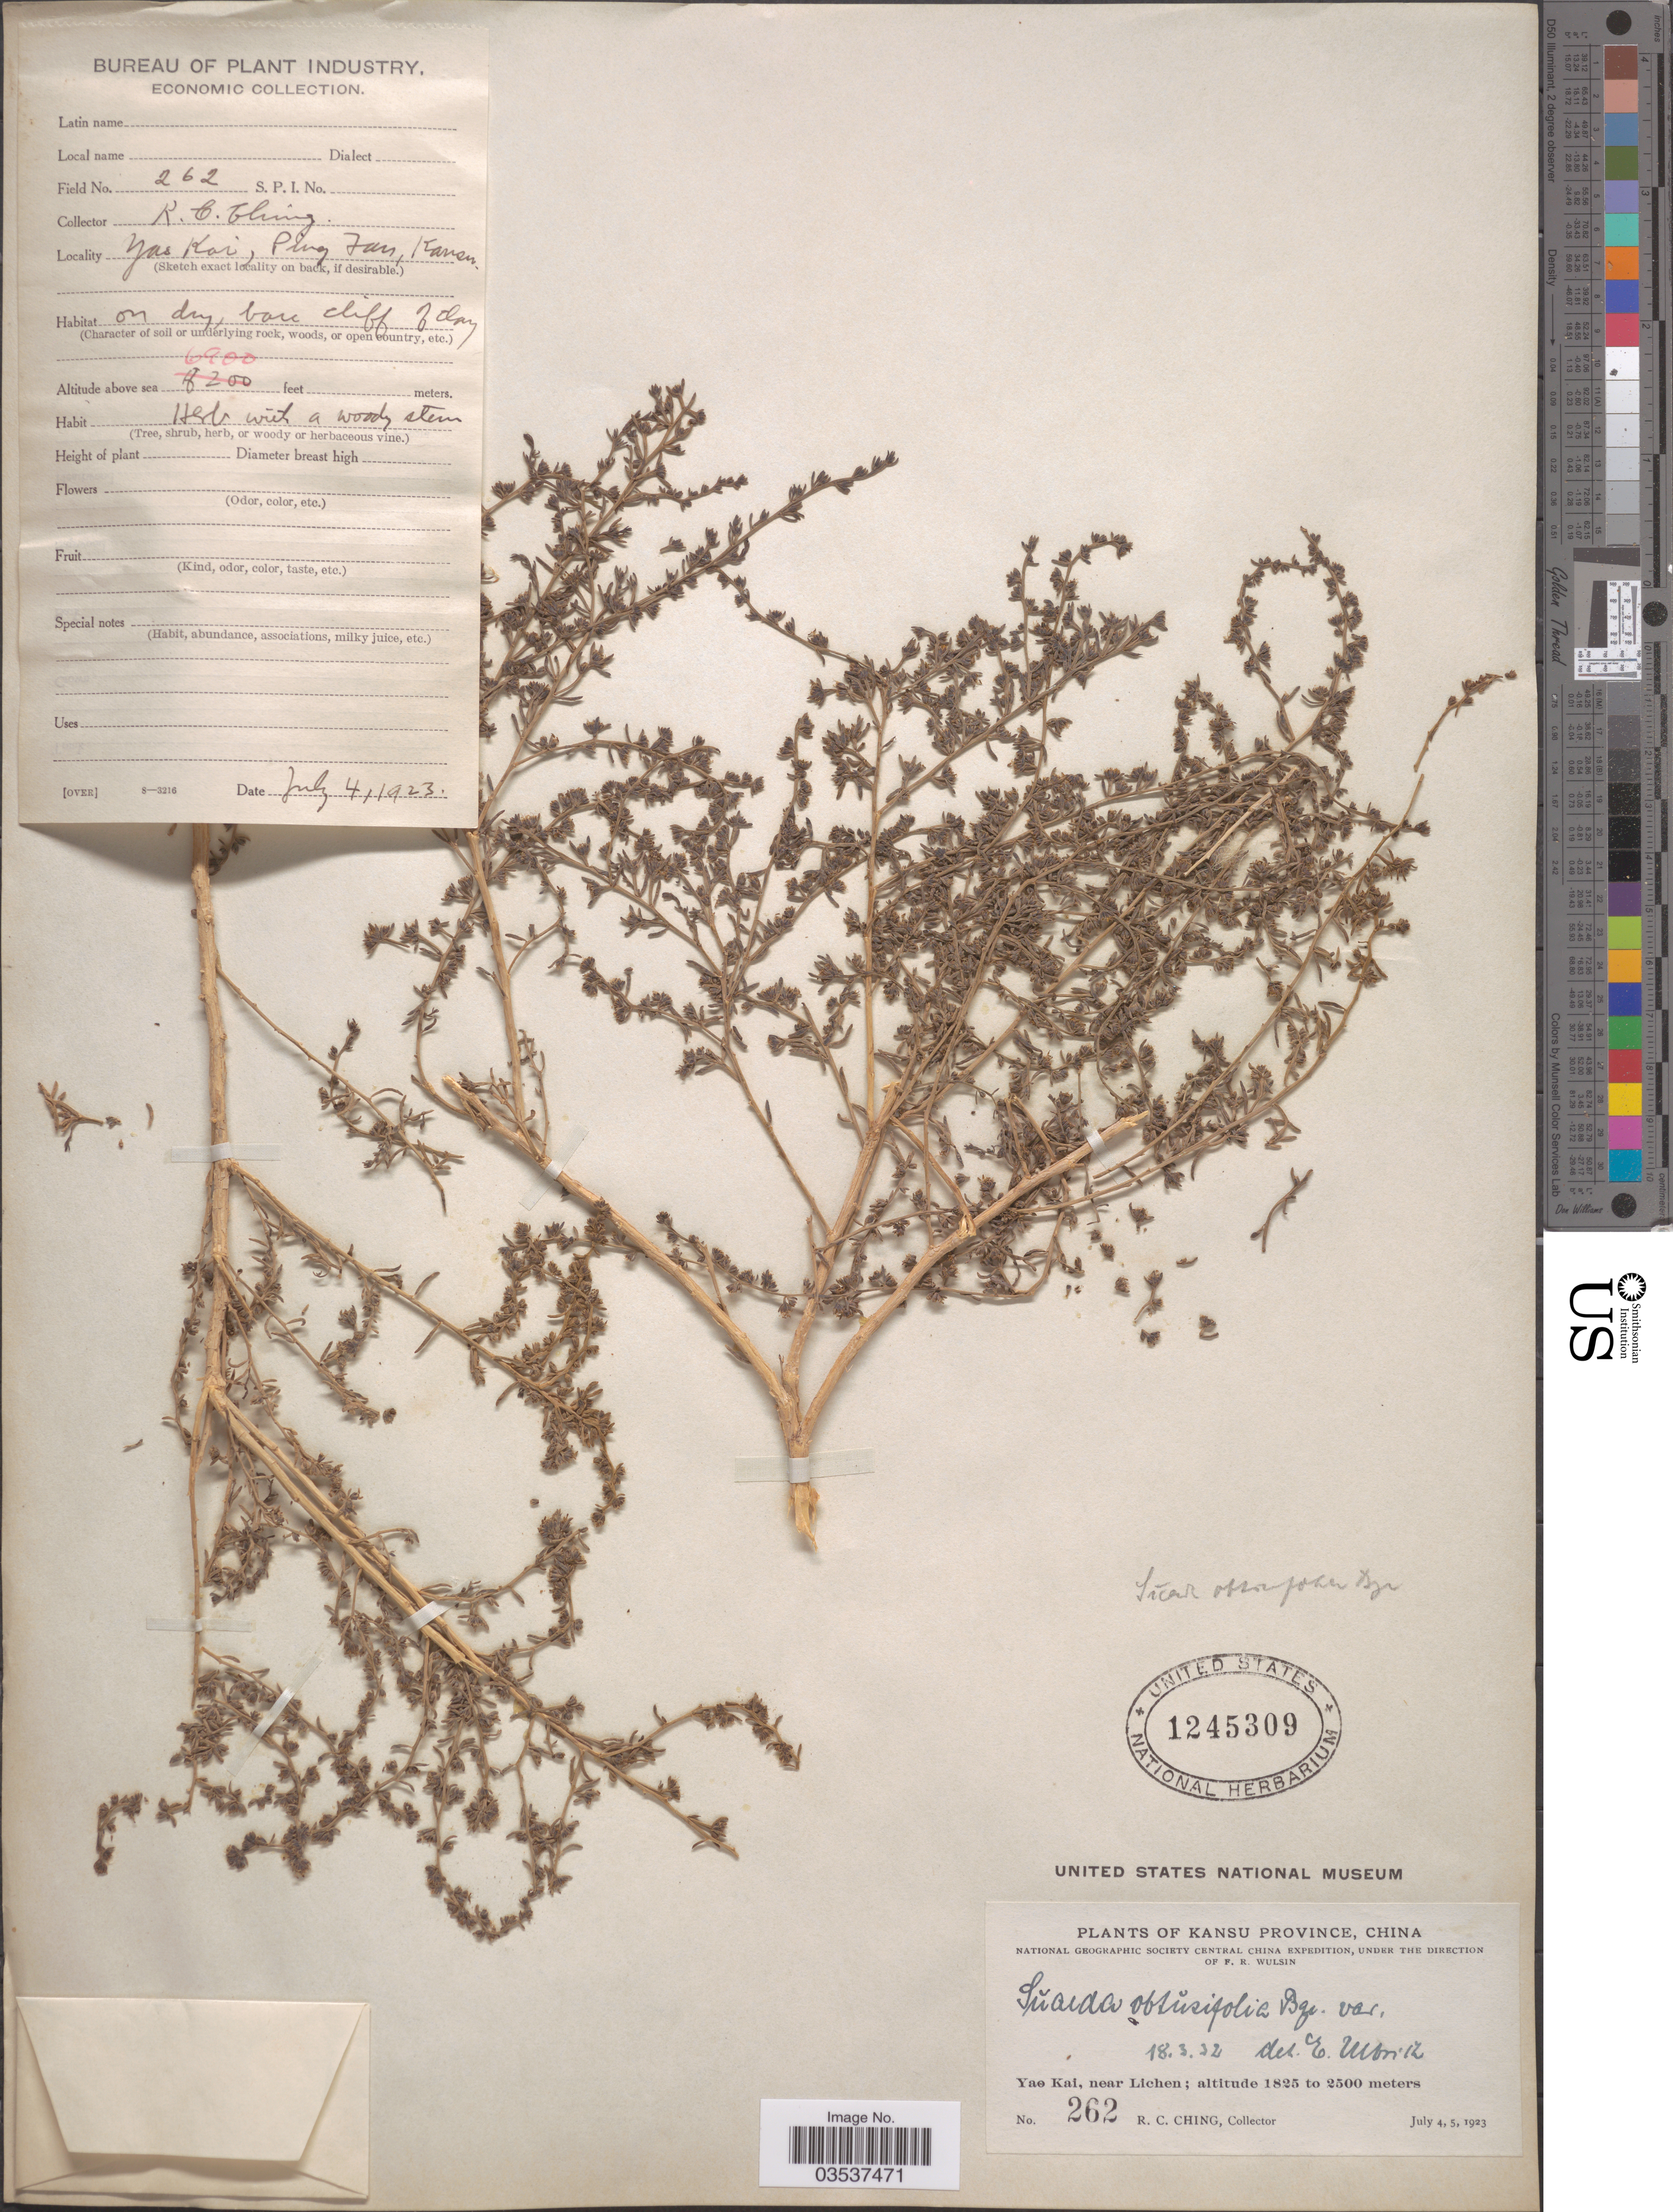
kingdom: Plantae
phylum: Tracheophyta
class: Magnoliopsida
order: Caryophyllales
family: Amaranthaceae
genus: Suaeda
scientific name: Suaeda obtusifolia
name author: (Bunge) Trautv.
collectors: R. C. Ching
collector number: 262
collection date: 1923-07-04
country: China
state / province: Gansu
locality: Kansu Province. Yao Kai, near Lichen. Ping Fan.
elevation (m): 2103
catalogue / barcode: US 1245309